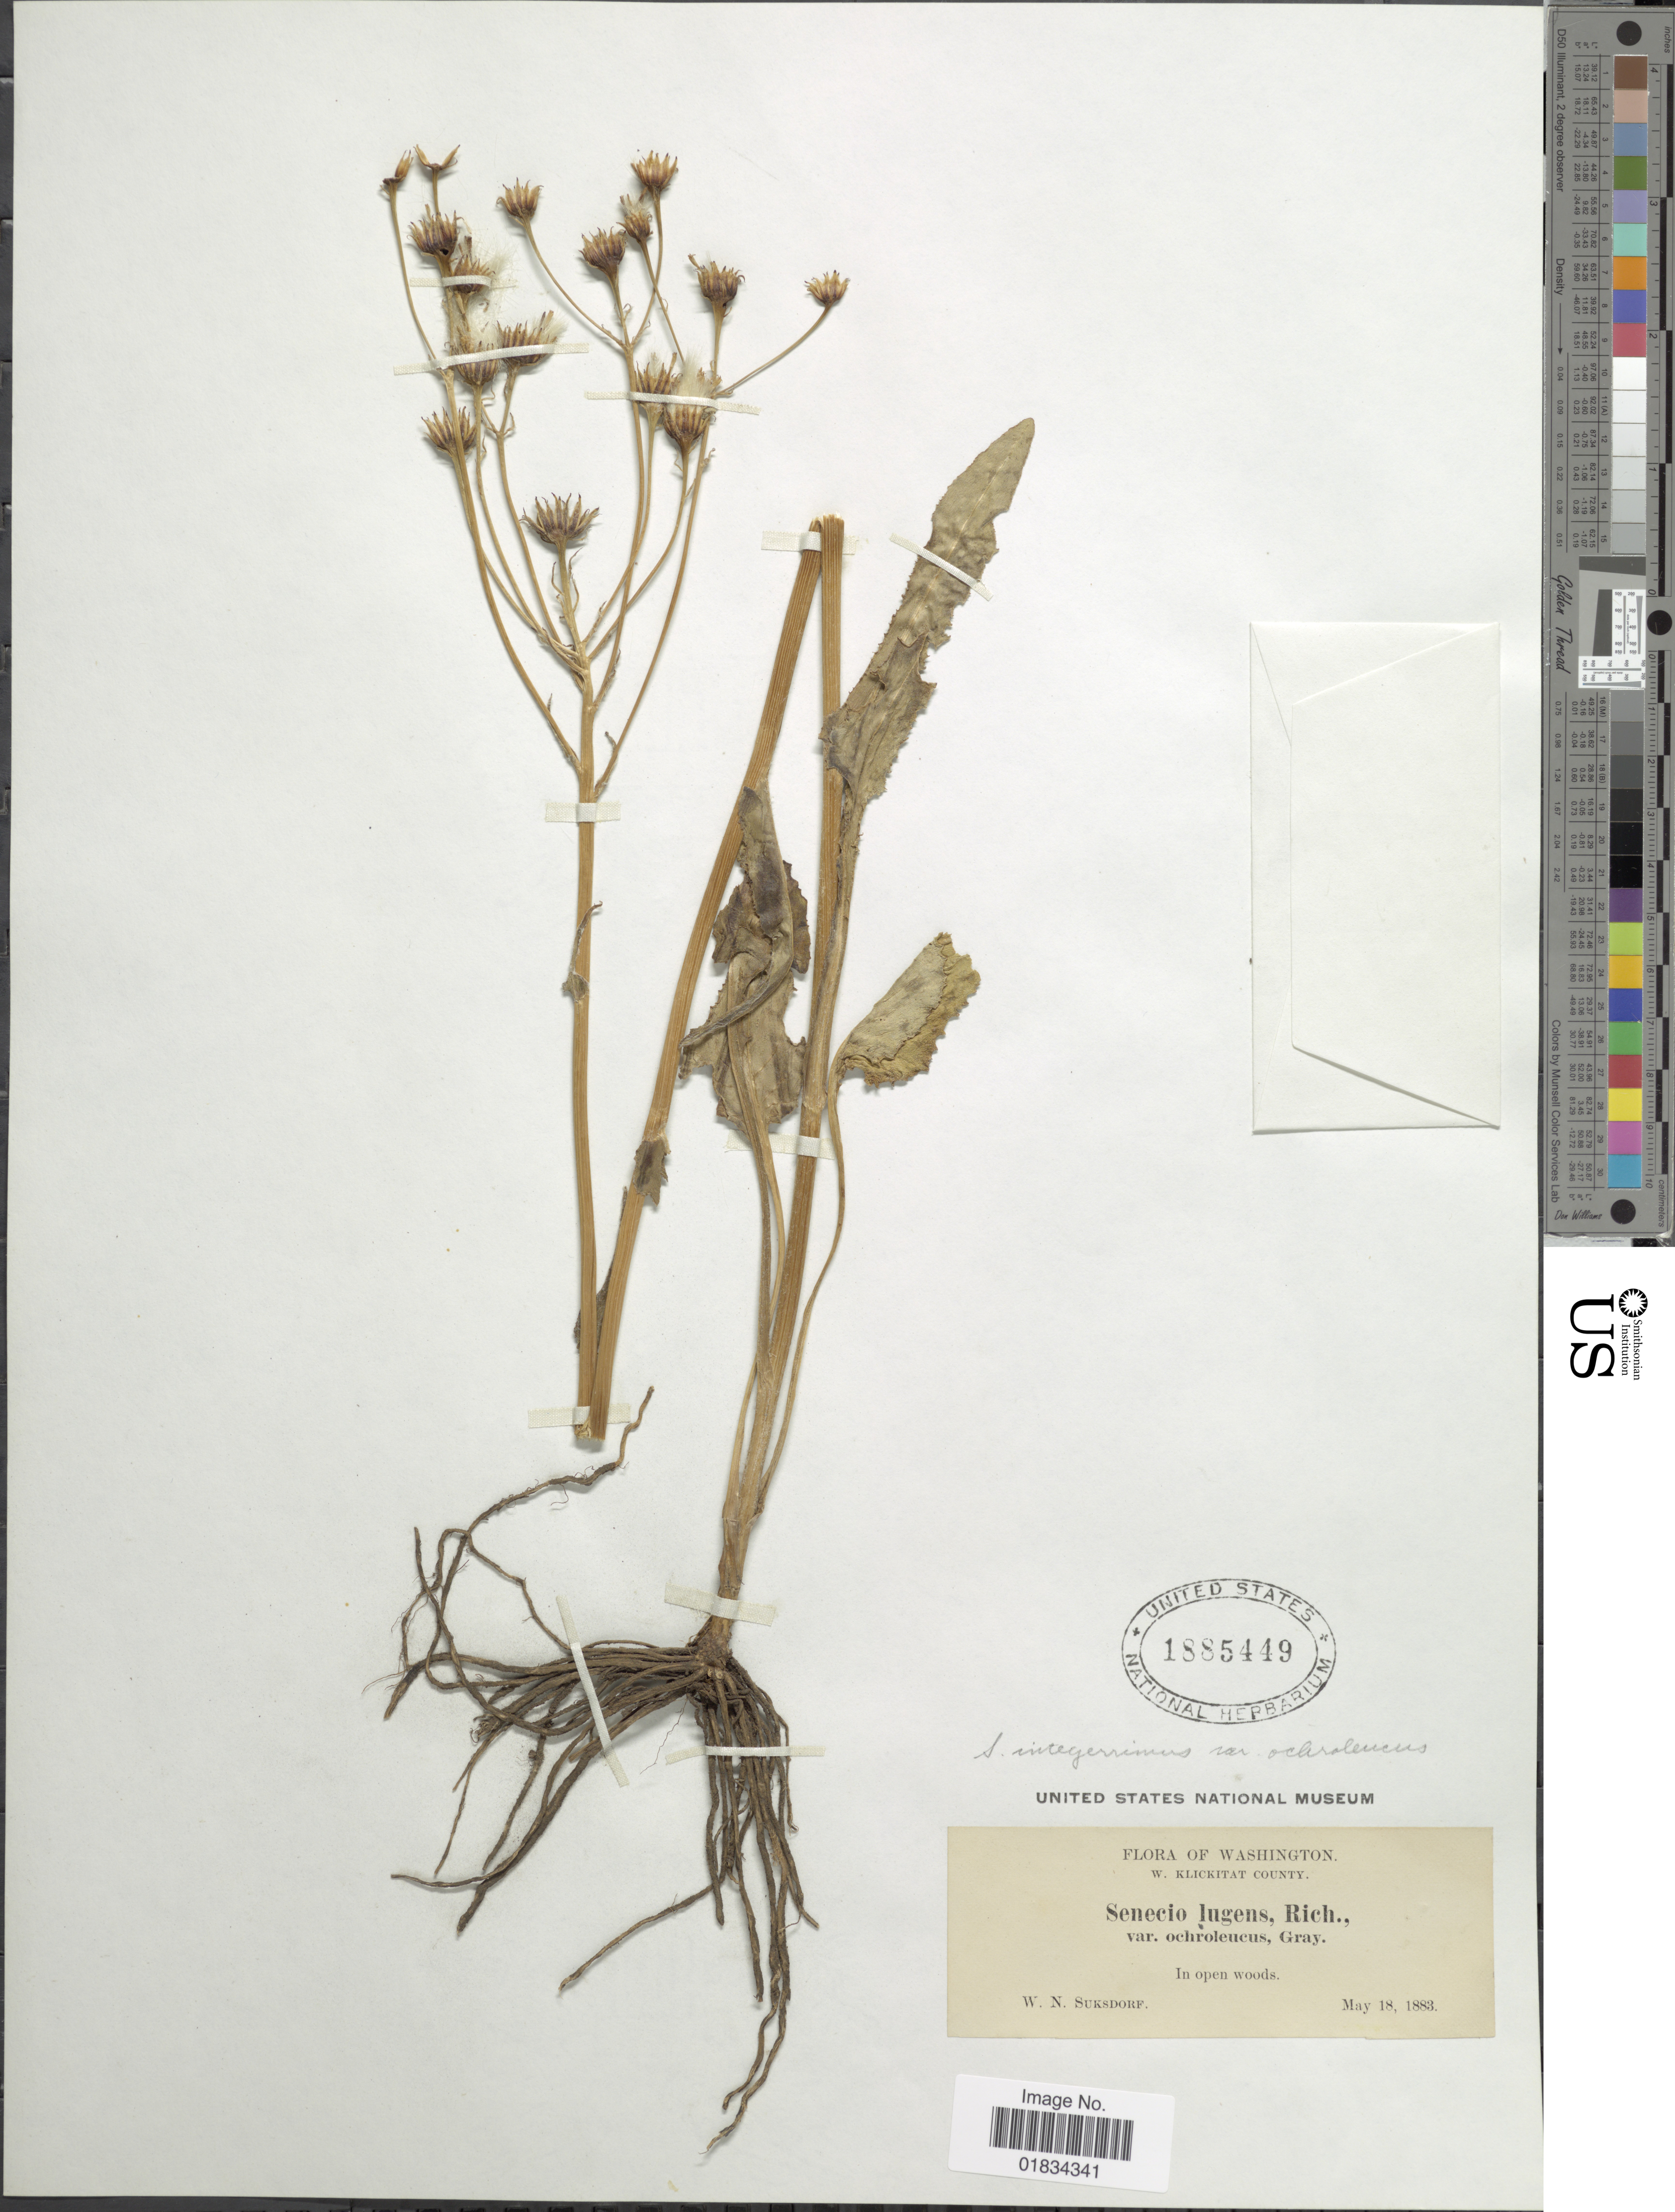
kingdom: Plantae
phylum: Tracheophyta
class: Magnoliopsida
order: Asterales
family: Asteraceae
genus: Senecio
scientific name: Senecio integerrimus var. ochroleucus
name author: (A. Gray) Cronq.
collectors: W. N. Suksdorf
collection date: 1883-05-18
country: United States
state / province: Washington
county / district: Klickitat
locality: W. Klickitat County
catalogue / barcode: US 1885449